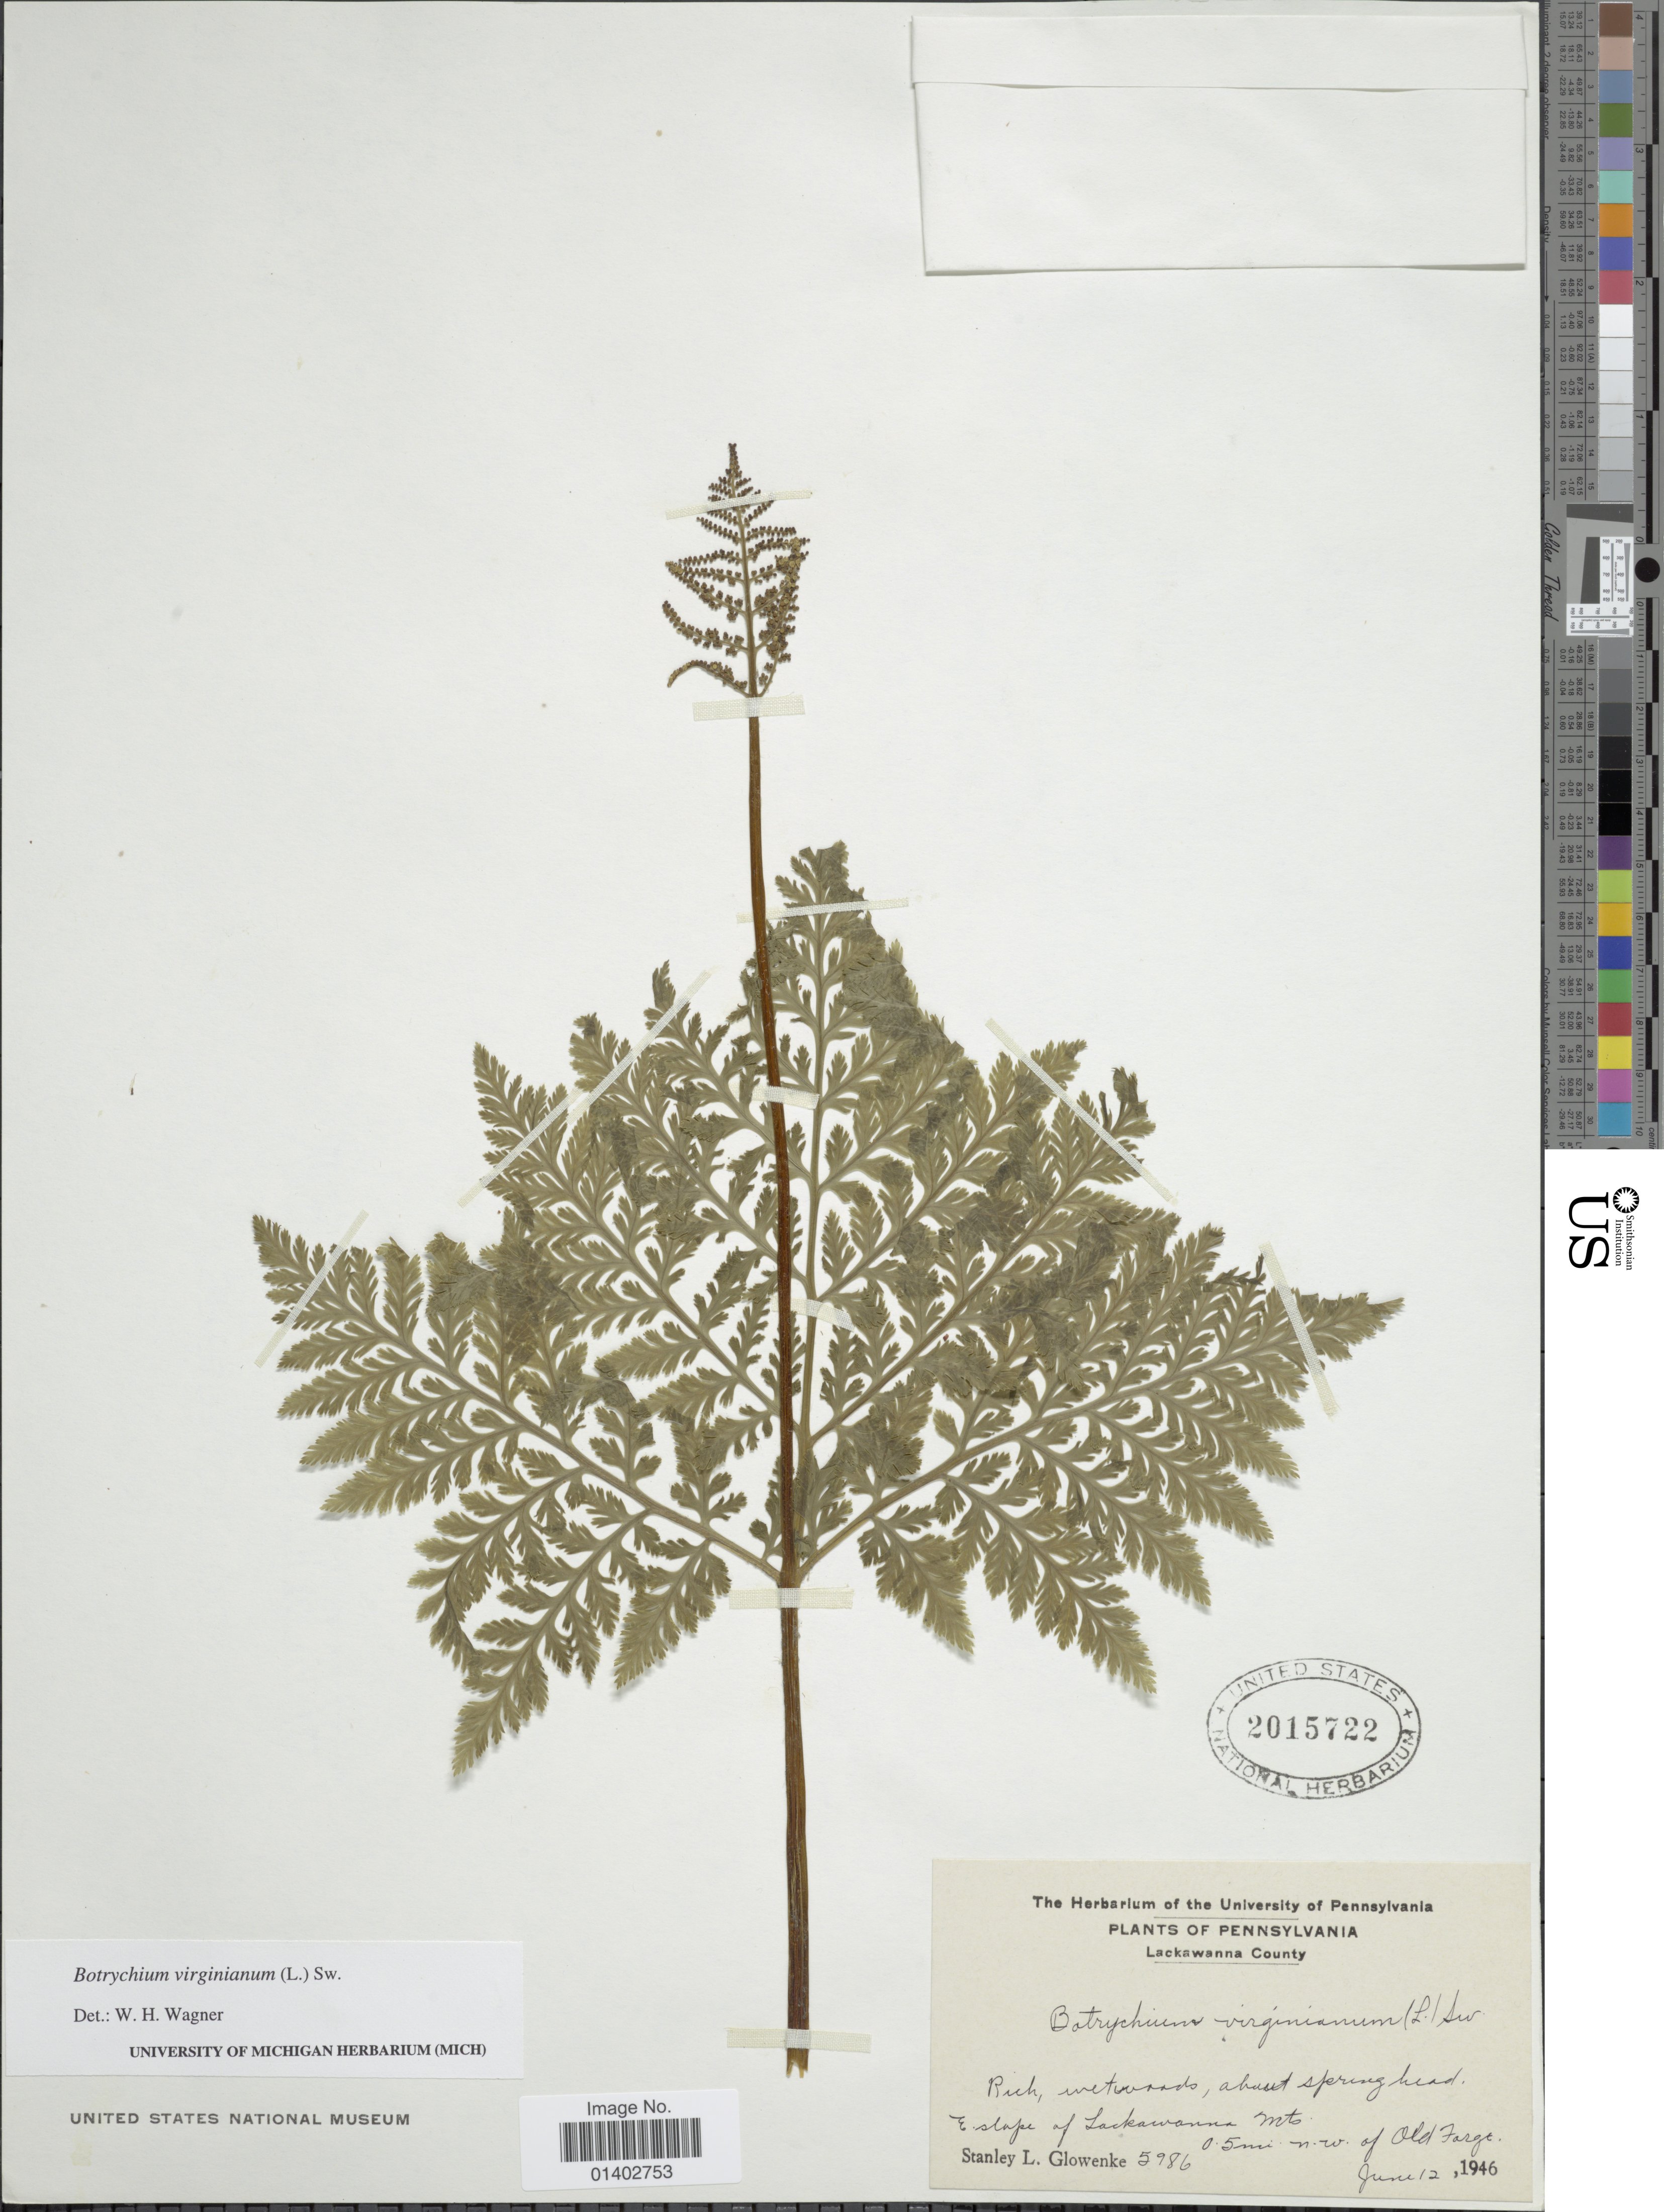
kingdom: Plantae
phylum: Tracheophyta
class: Polypodiopsida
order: Ophioglossales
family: Ophioglossaceae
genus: Botrychium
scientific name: Botrychium virginianum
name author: (L.) Sw.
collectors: S. Glowenke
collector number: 5986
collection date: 1946-06-12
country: United States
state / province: Pennsylvania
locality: Lackawanna County, E slope of Lackawanna Mts, 0.5 mi n.w. of Old Forge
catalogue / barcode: US 2015722